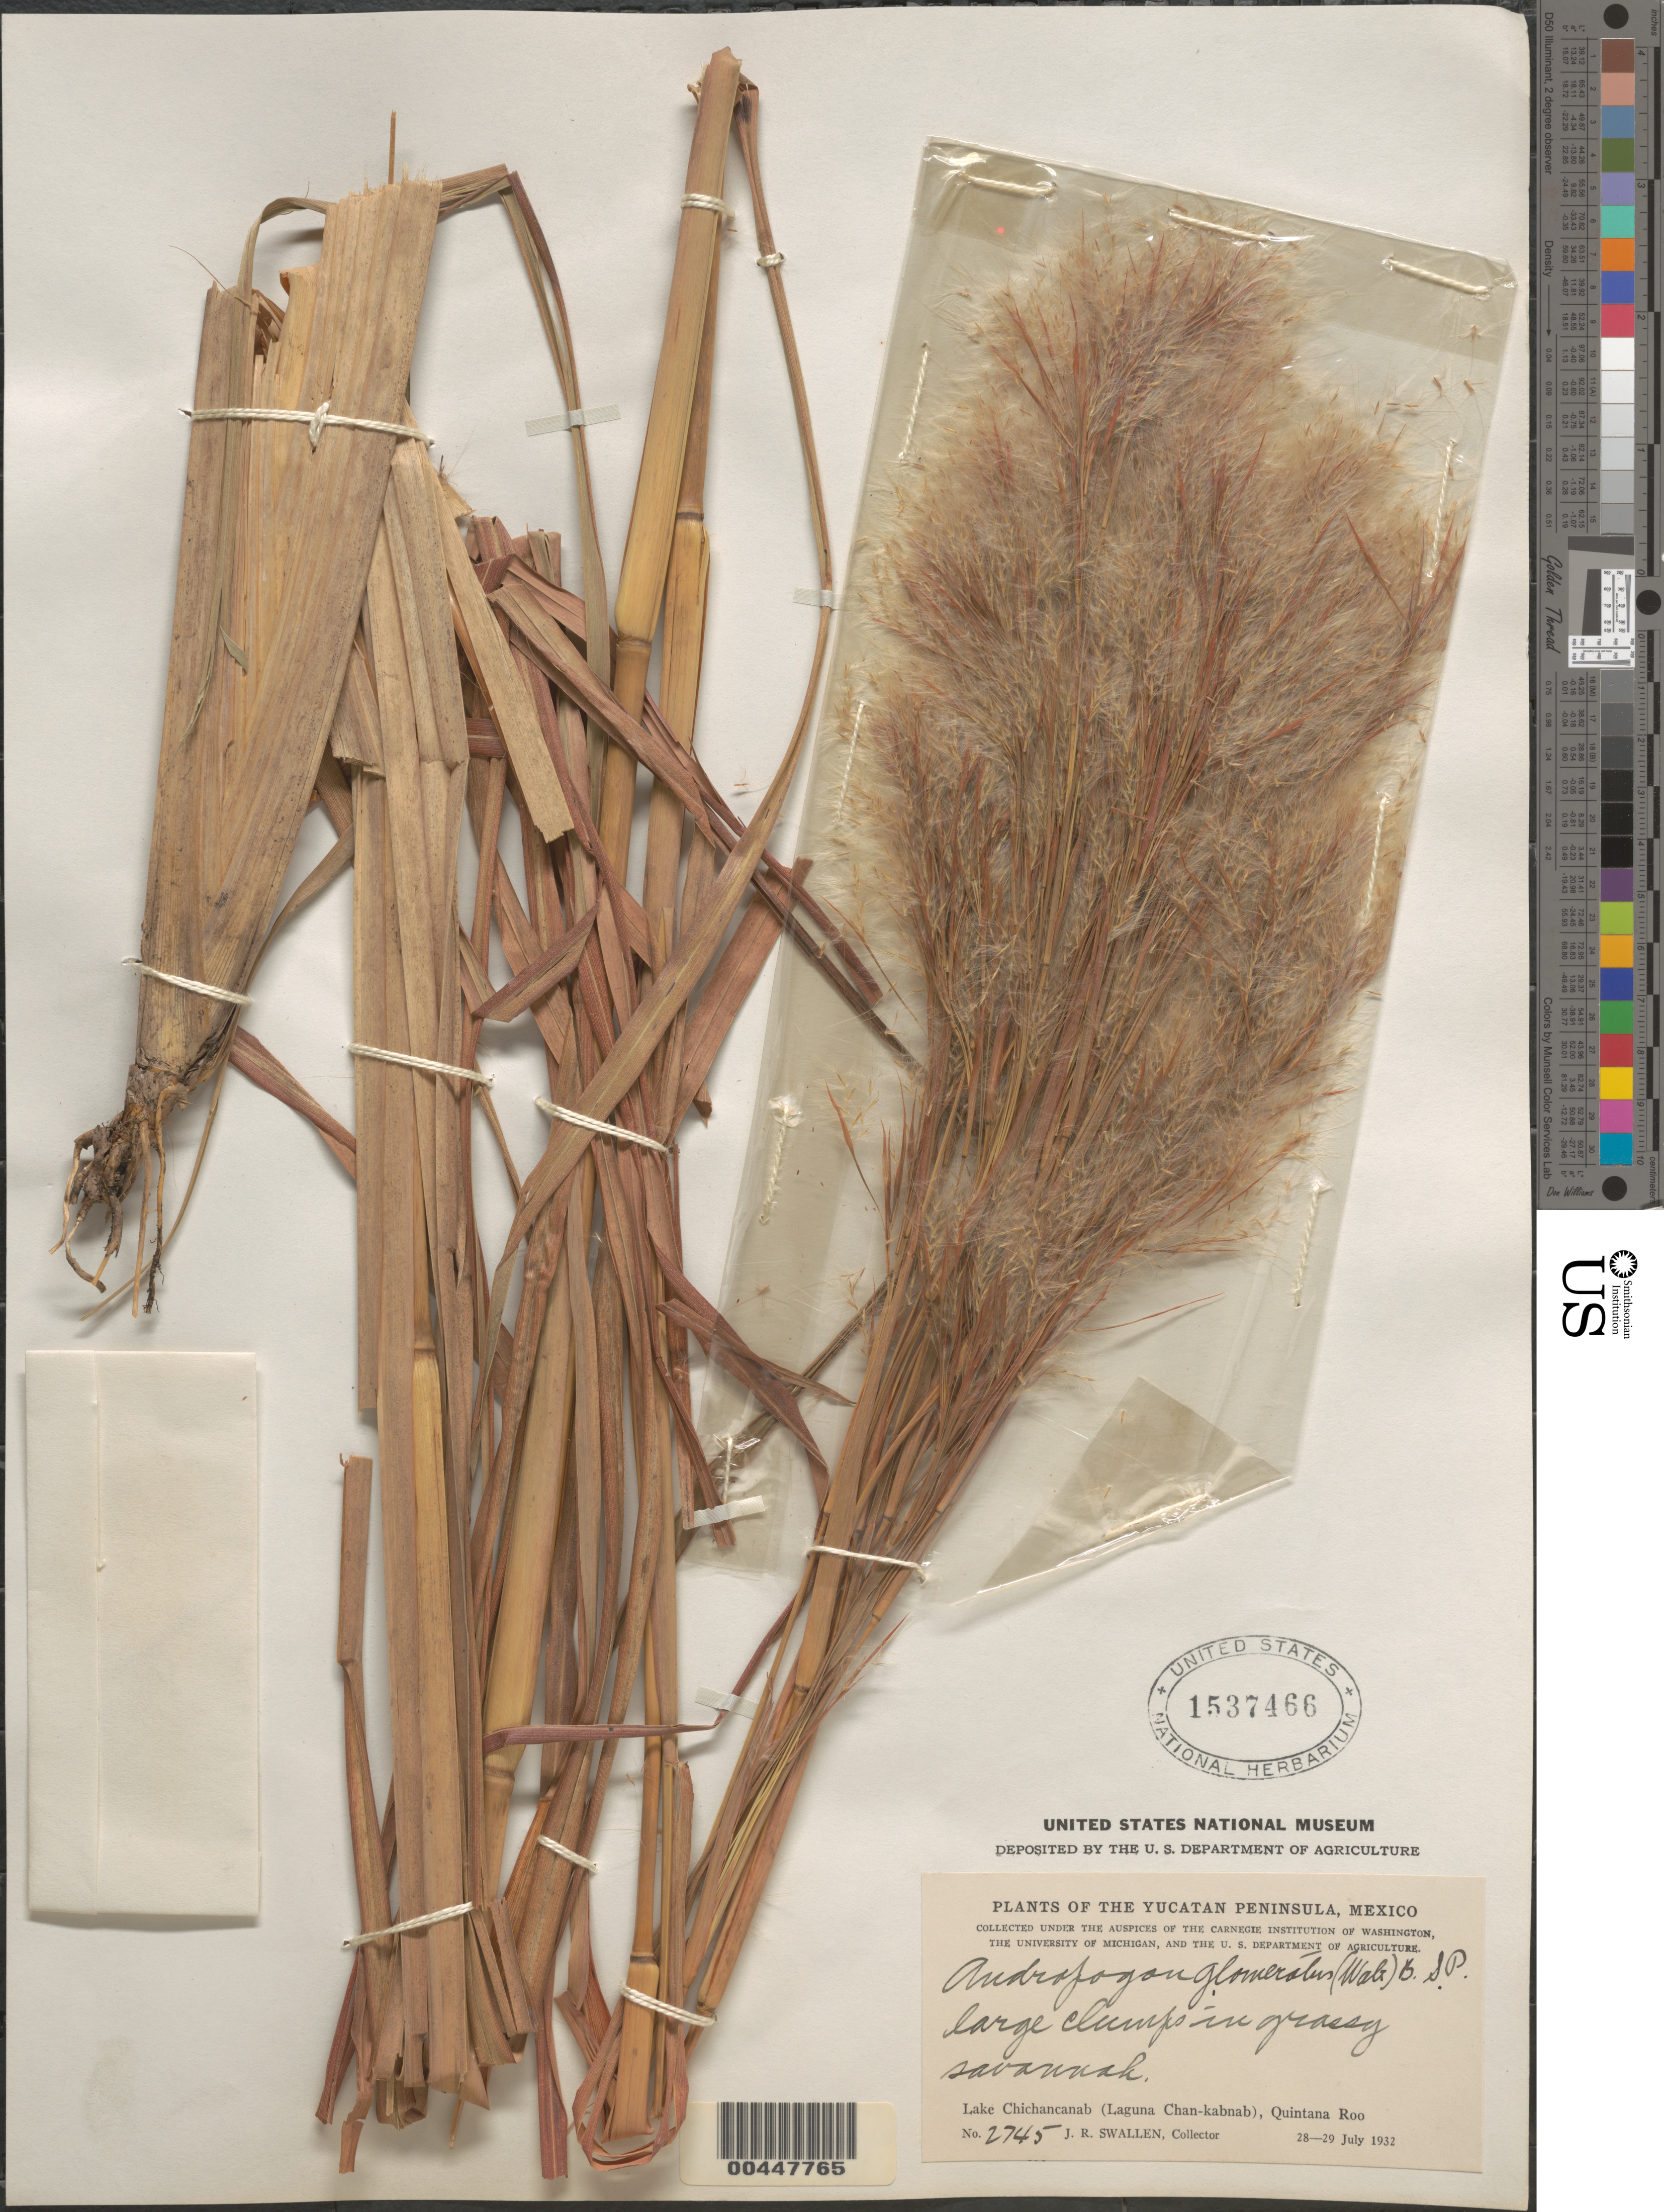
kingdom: Plantae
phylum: Tracheophyta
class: Liliopsida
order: Poales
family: Poaceae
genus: Andropogon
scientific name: Andropogon glomeratus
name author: (Walter) Britton, Stearns & Poggenb.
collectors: J. R. Swallen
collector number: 2745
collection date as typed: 28 Jul 1932 to 29 Jul 1932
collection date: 1932-07-28/1932-07-29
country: Mexico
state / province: Quintana Roo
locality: Yucatan Peninsula, Lake Chichancanab (Laguna Chan-kabnab)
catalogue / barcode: US 1537466